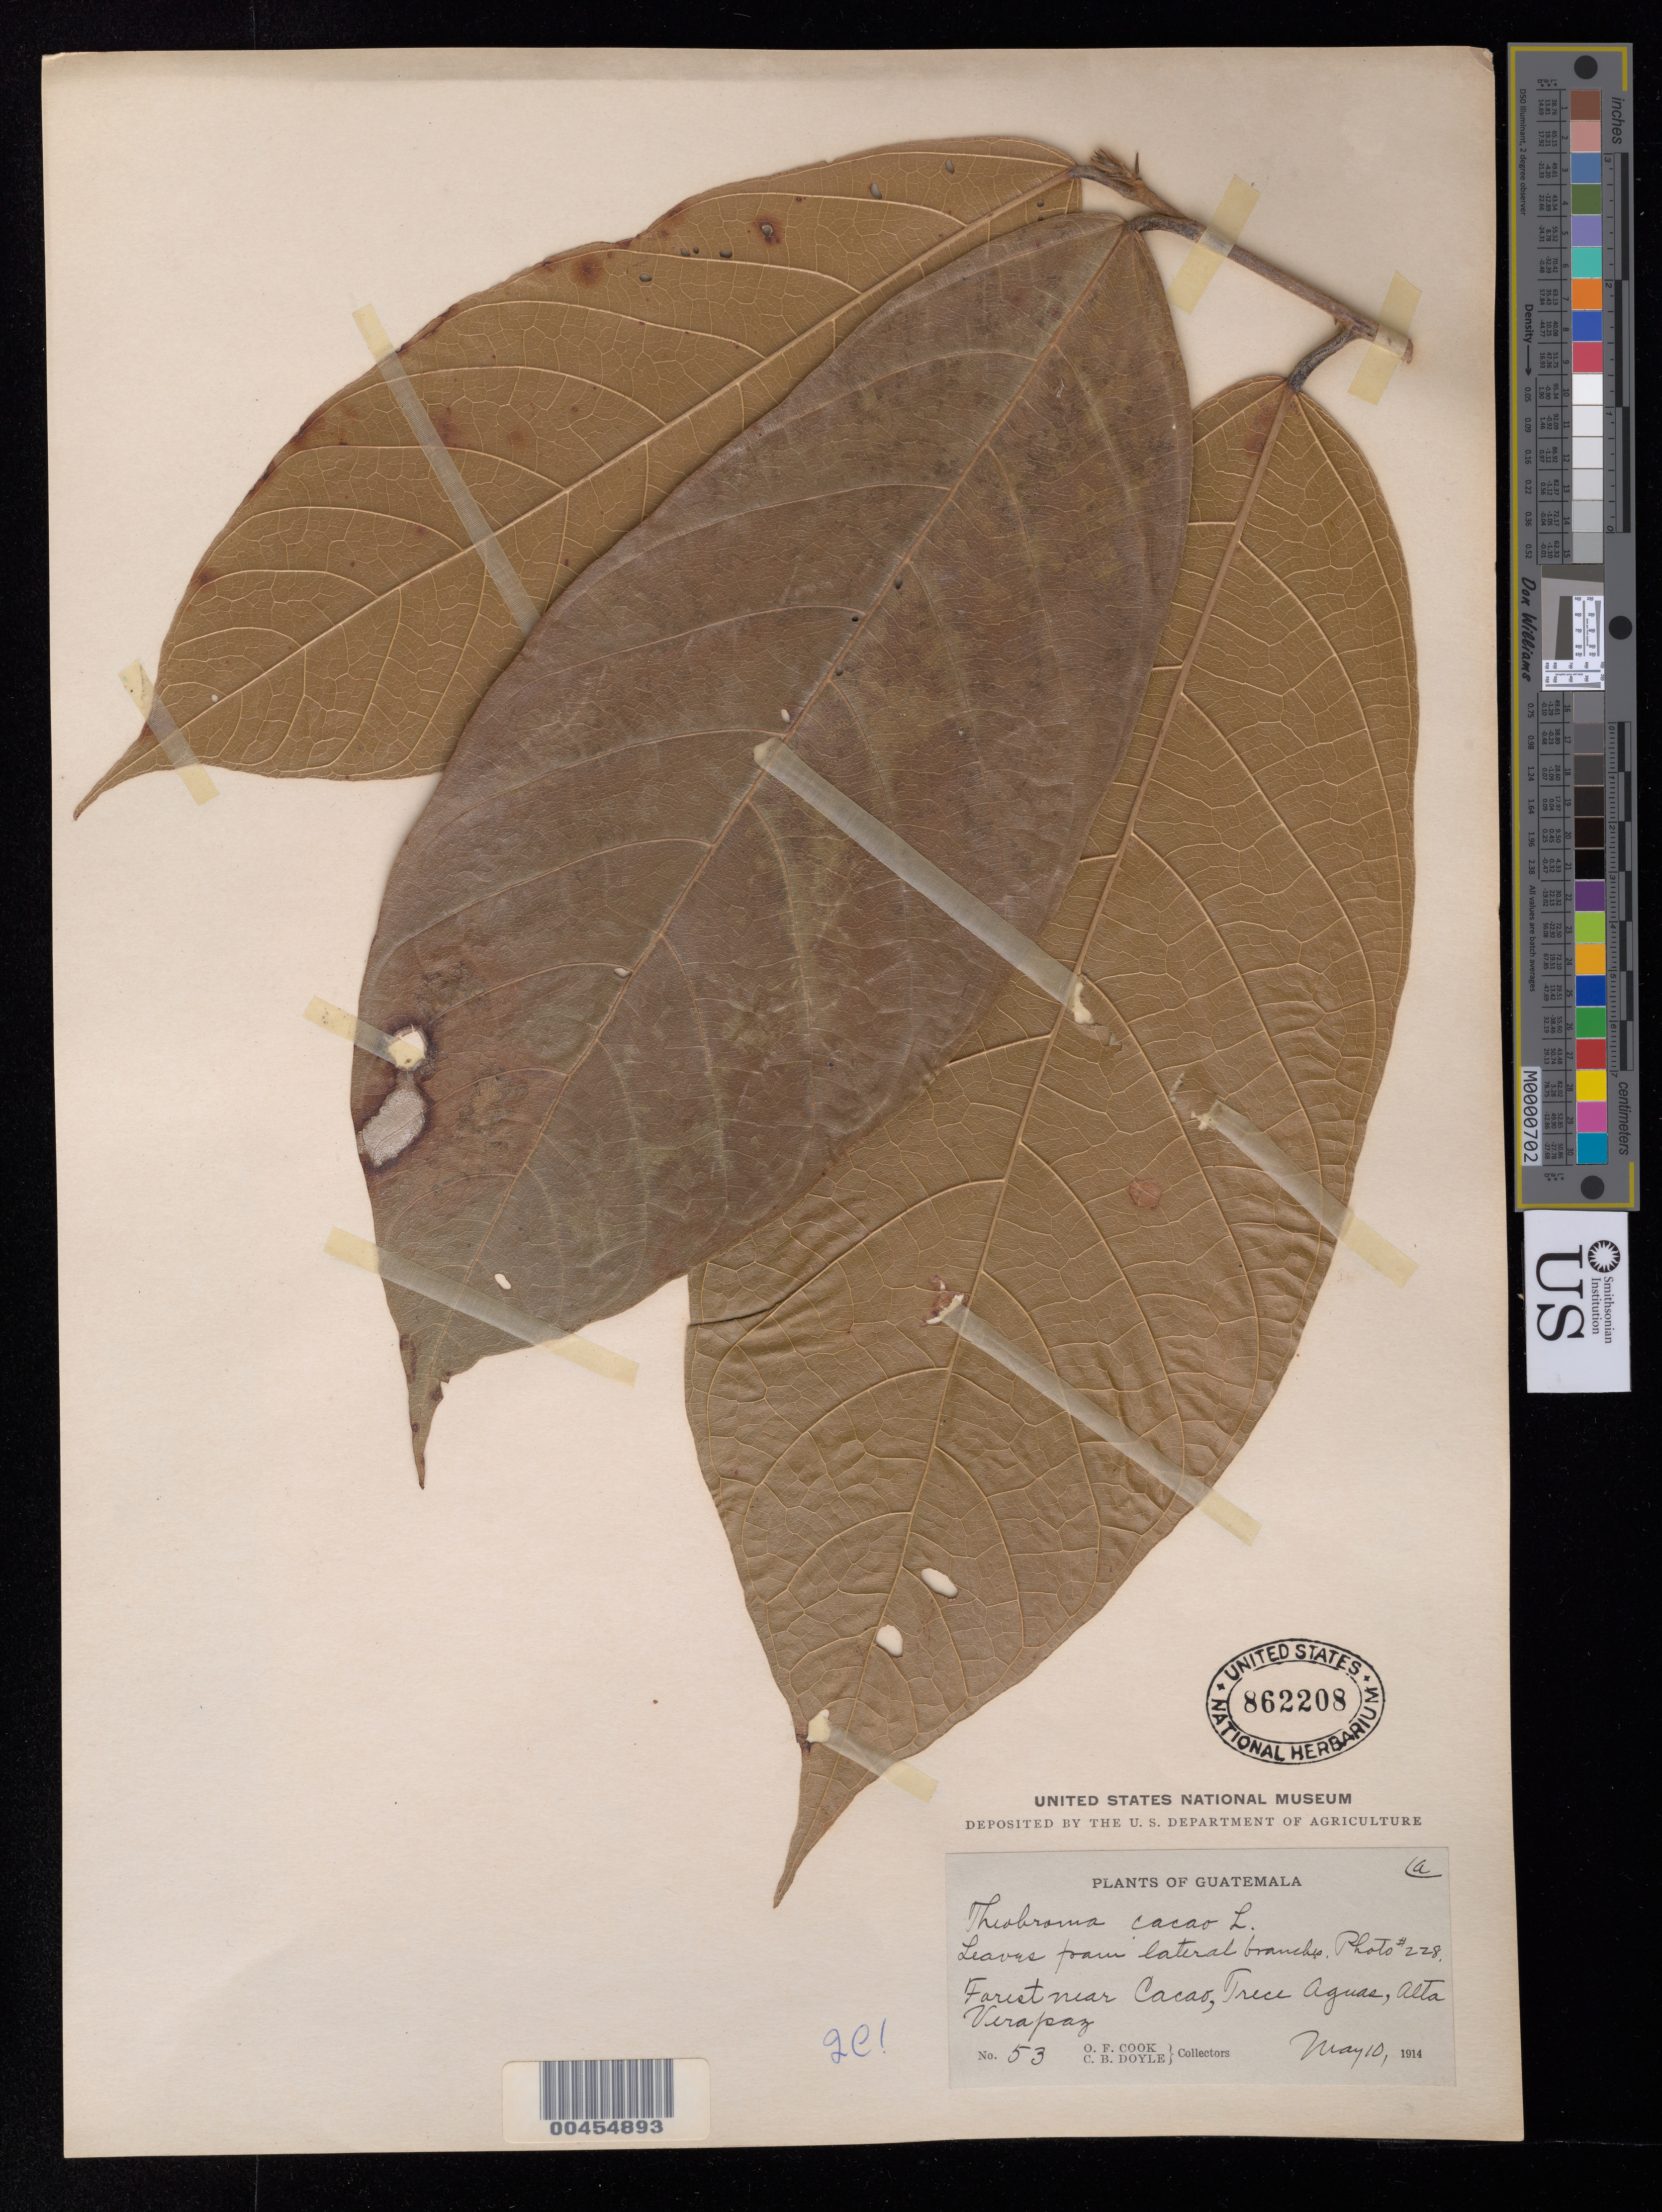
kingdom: Plantae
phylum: Tracheophyta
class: Magnoliopsida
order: Malvales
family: Malvaceae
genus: Theobroma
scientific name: Theobroma cacao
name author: L.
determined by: Cuatrecasas, J.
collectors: O. F. Cook & C. Doyle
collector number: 53a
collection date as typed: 10 May 1914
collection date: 1914-05-10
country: Guatemala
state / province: Alta Verapaz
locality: Near Cacao; Trece Aguas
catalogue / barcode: US 862208